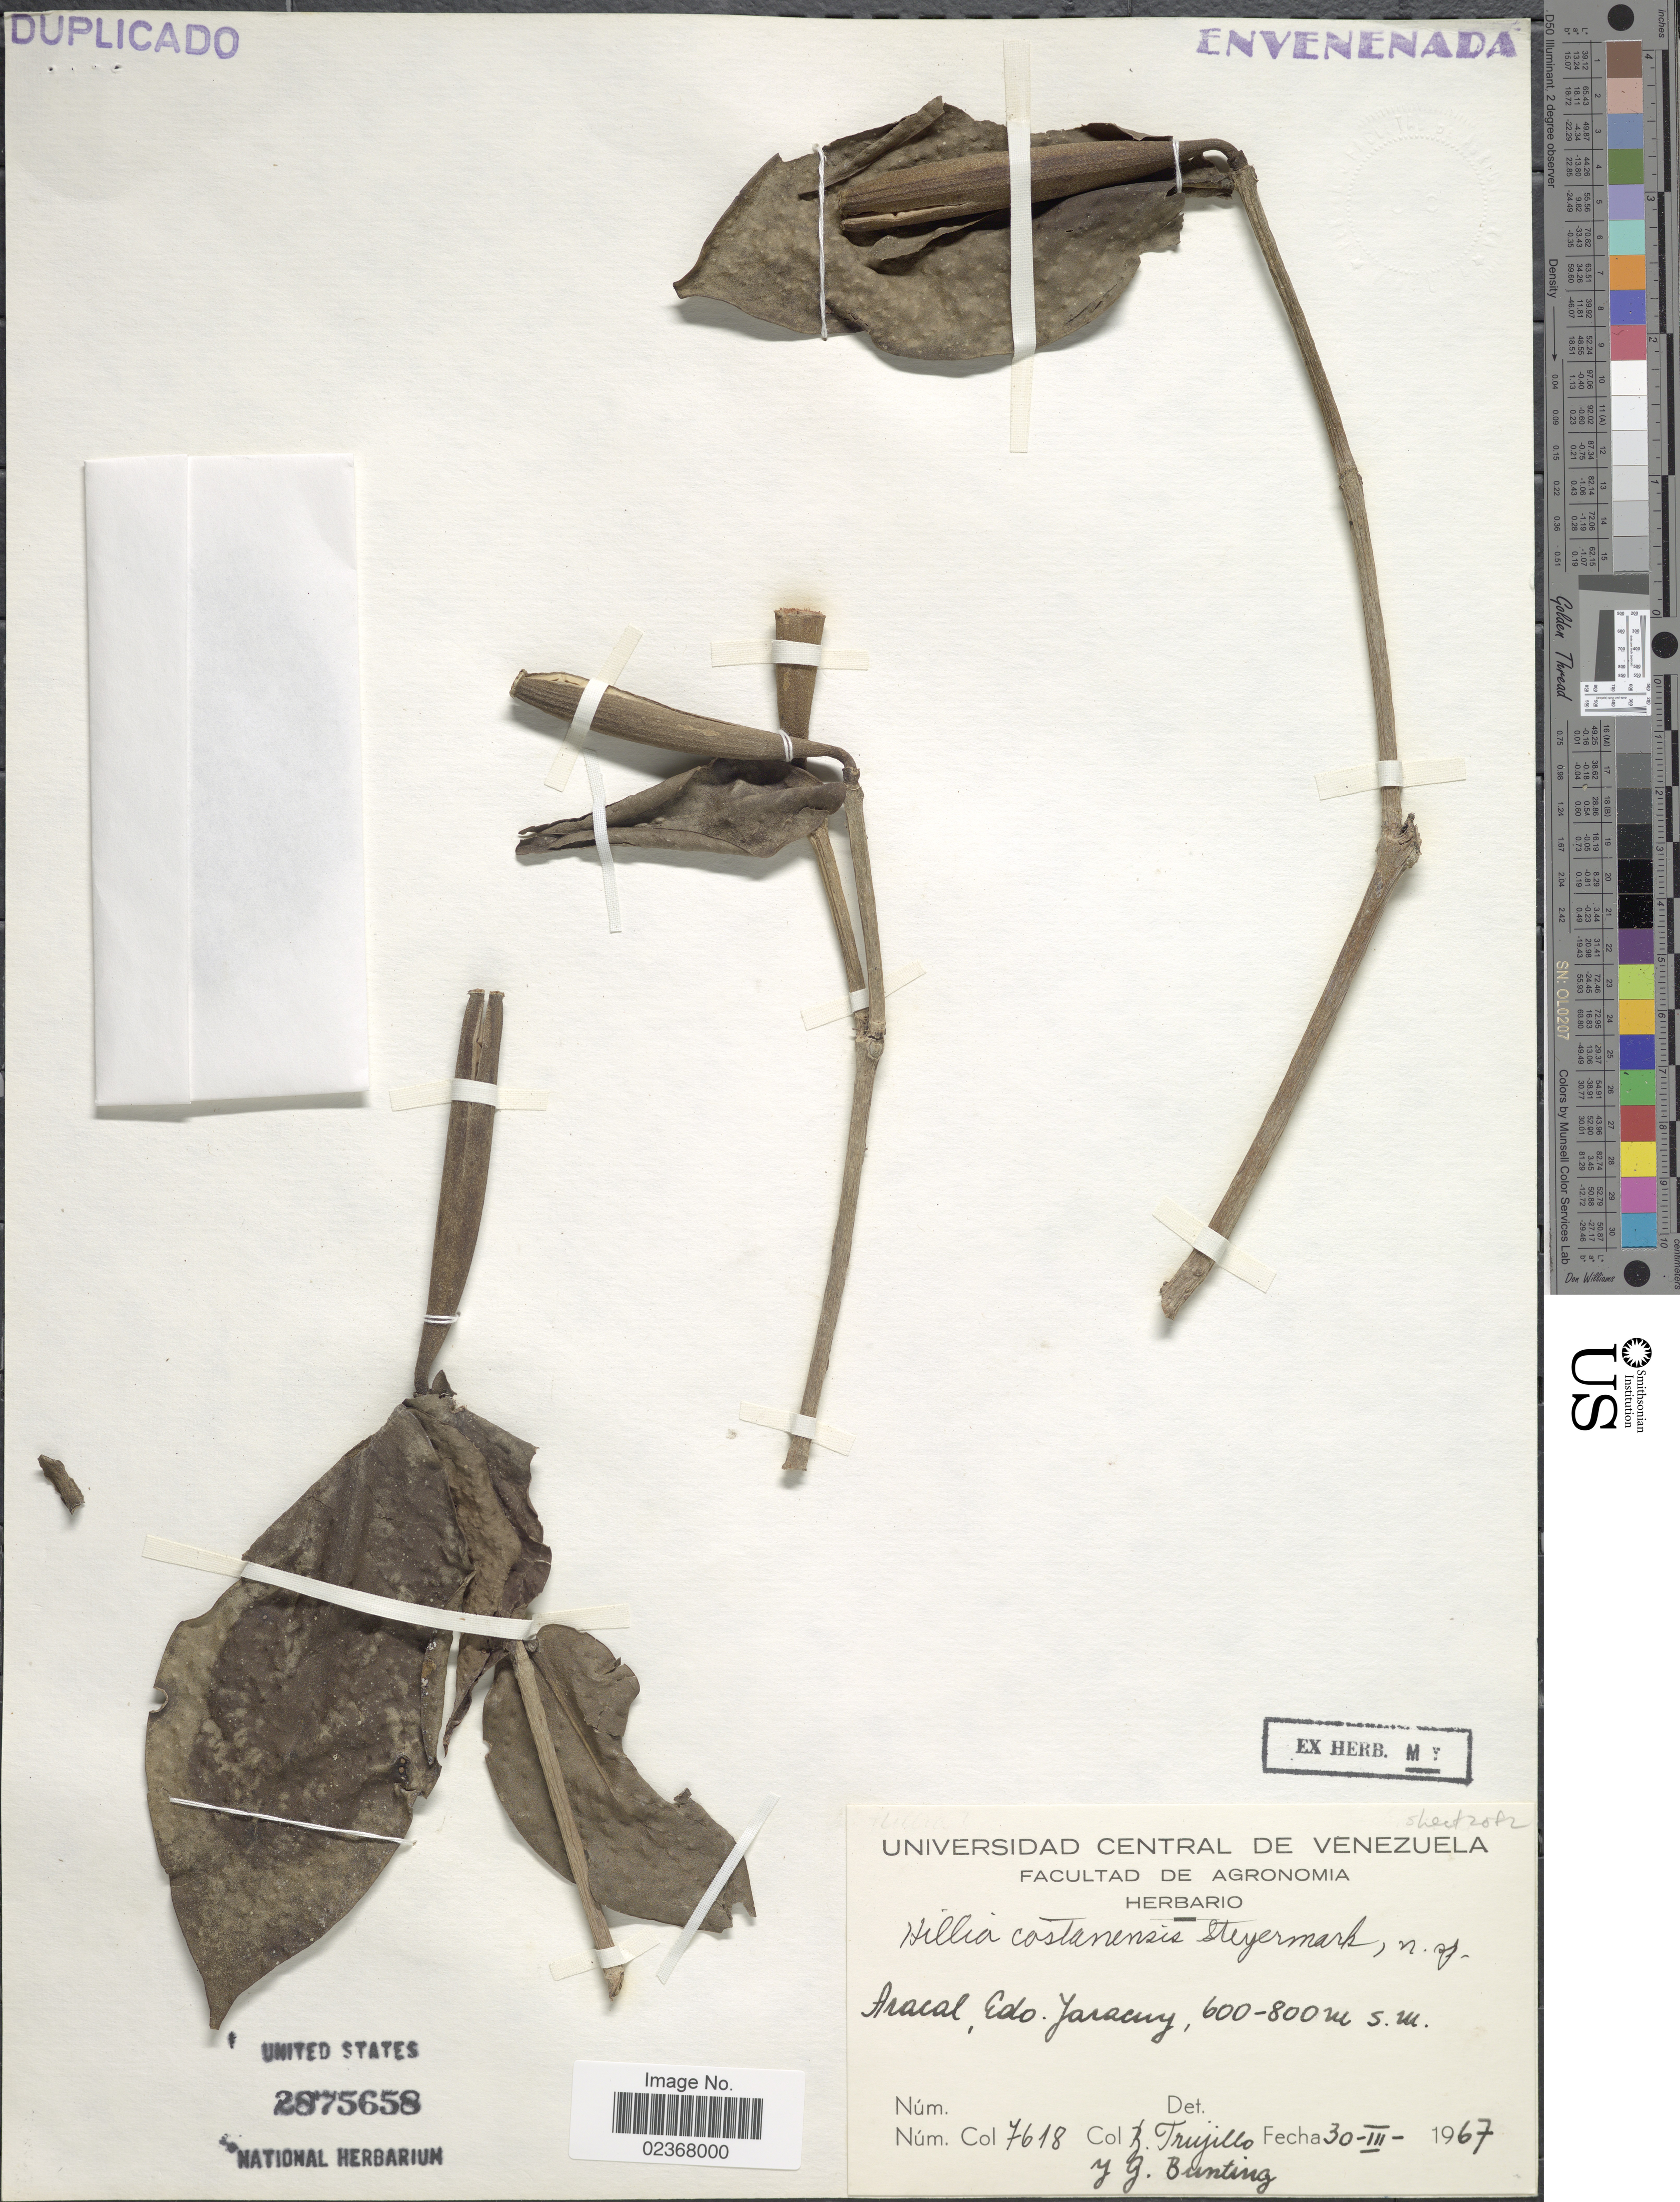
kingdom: Plantae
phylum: Tracheophyta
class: Magnoliopsida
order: Gentianales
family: Rubiaceae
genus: Hillia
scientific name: Hillia costanensis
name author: Steyerm.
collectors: B. Trujillo & G. Bunting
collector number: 7618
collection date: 1967-03-30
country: Venezuela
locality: Aracal, Edo. Jaracuy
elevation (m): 600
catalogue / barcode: US 2875658